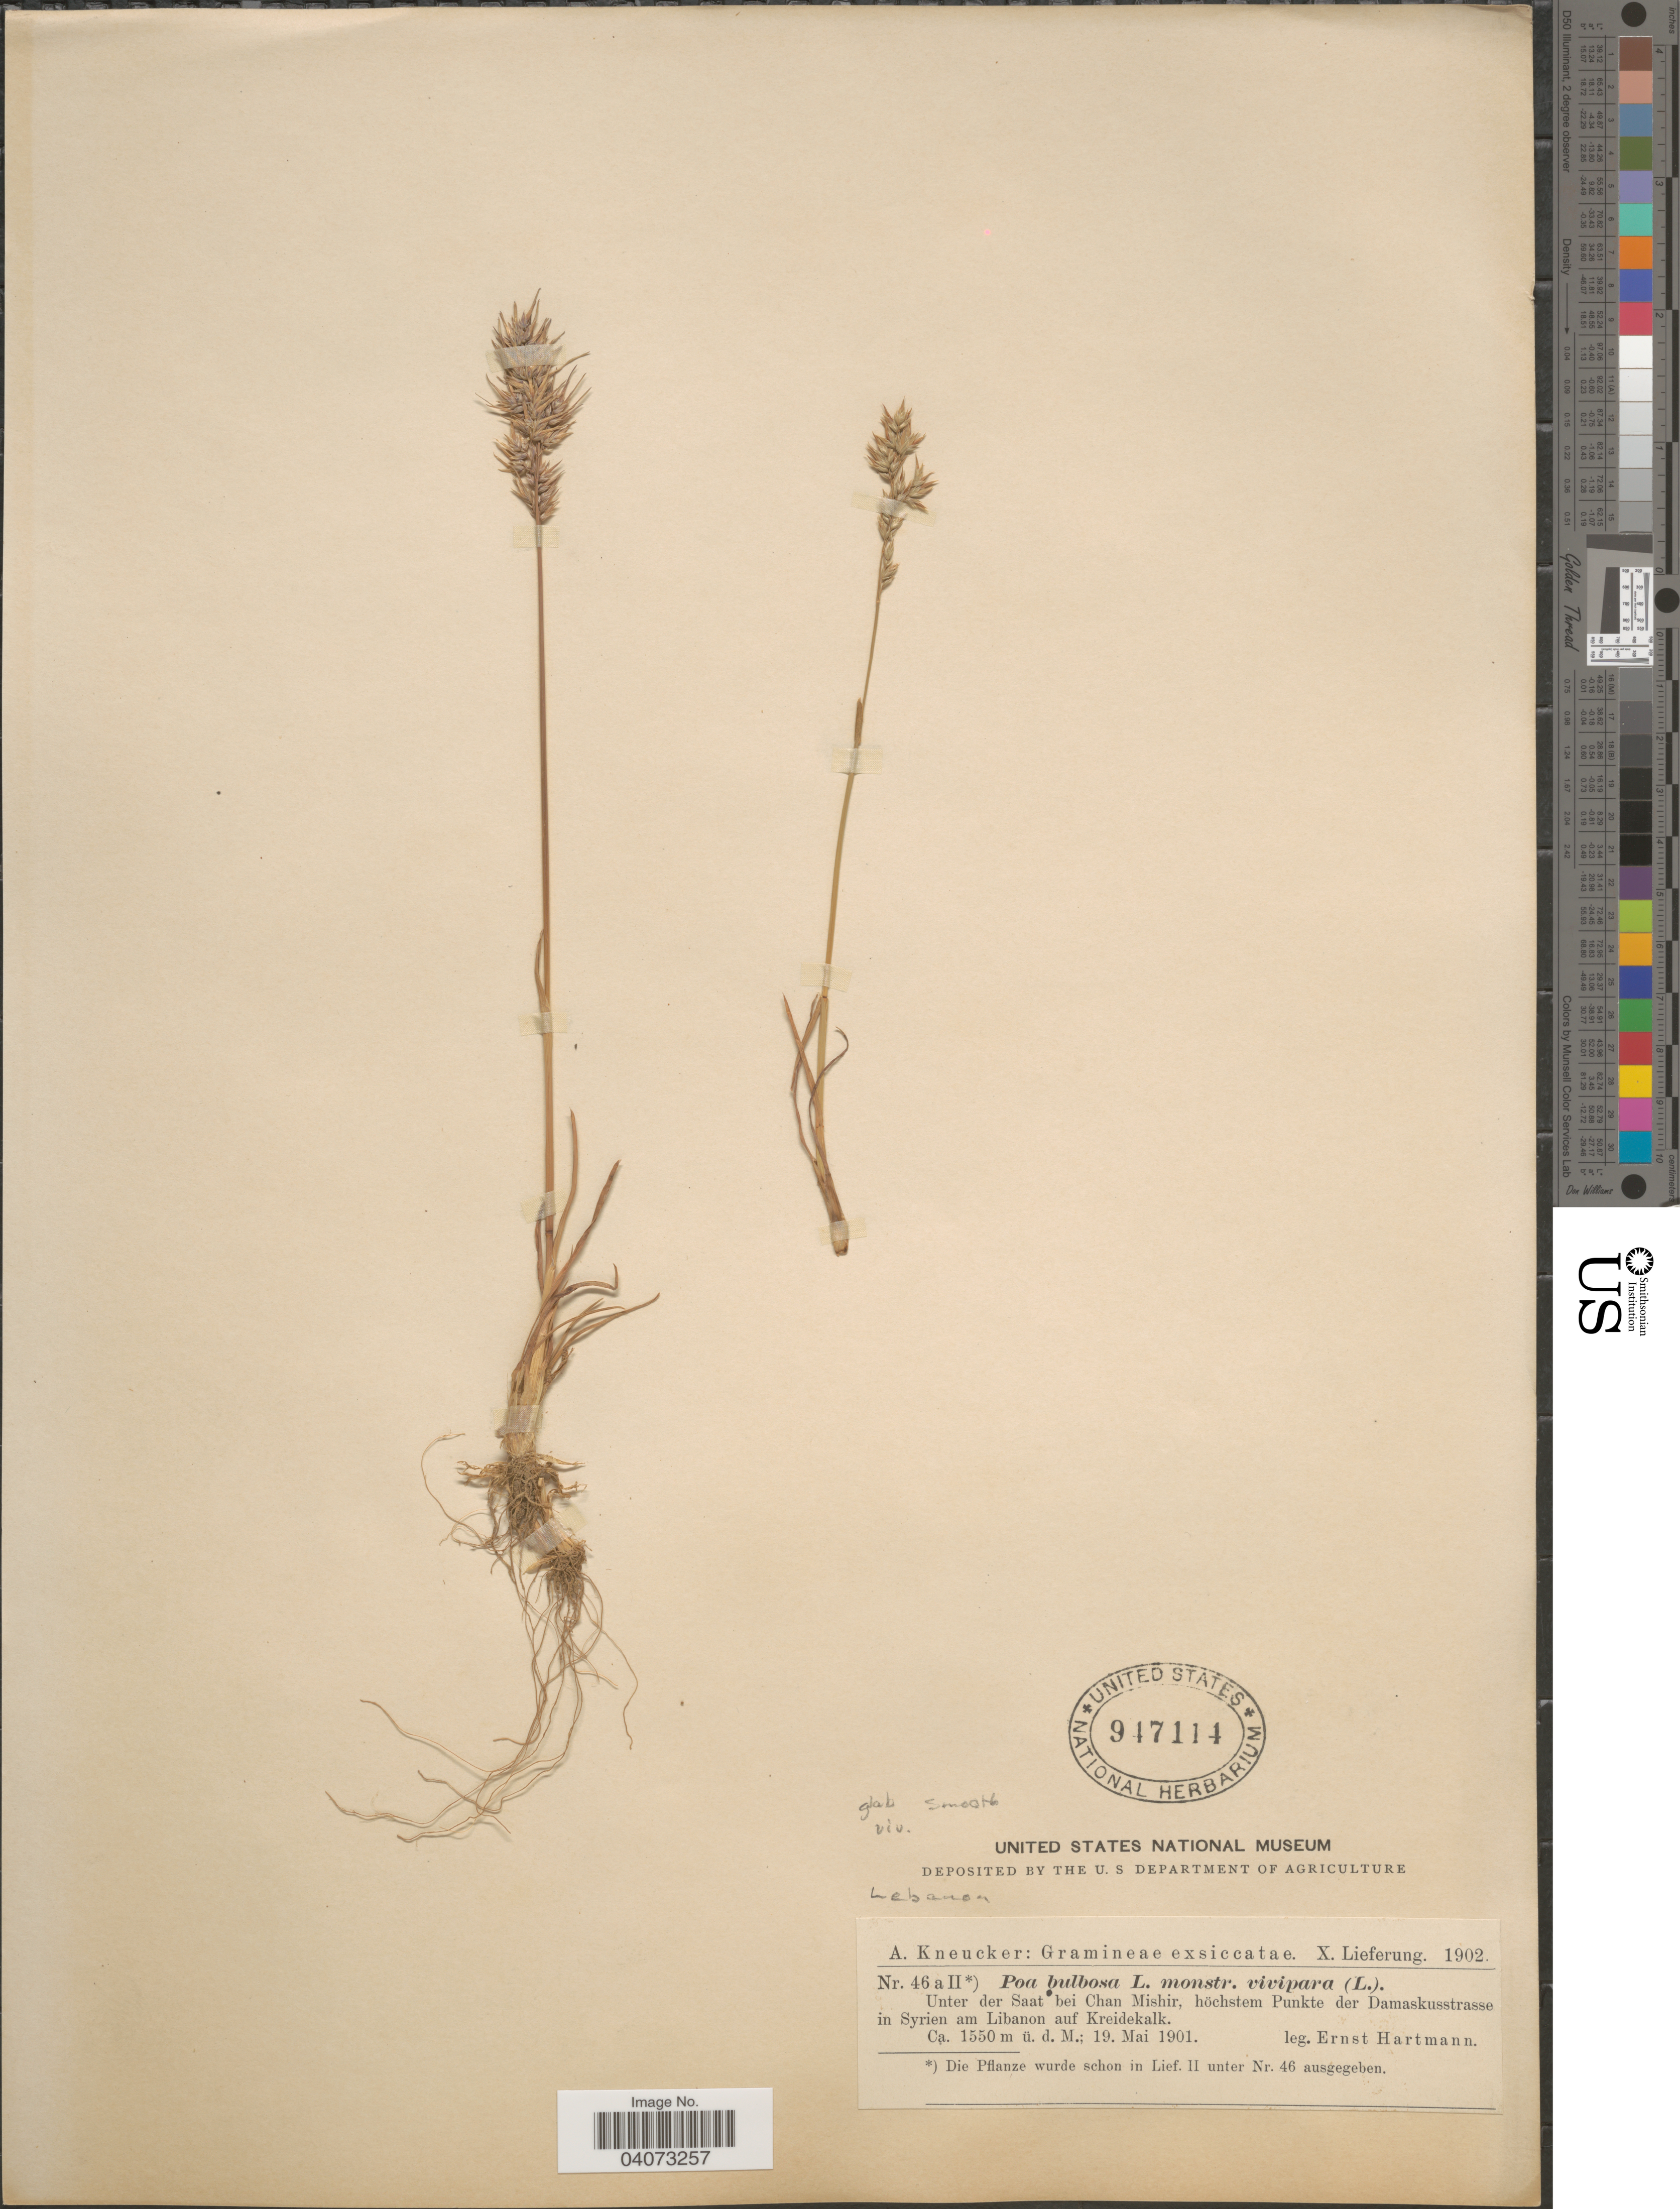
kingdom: Plantae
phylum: Tracheophyta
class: Liliopsida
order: Poales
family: Poaceae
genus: Poa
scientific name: Poa bulbosa subsp. bulbosa var. vivipara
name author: Koeler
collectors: E. Hartmann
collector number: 46aII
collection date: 1901-05-19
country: Syria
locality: Unter der Saat bei Chan Mishir, höchstem Punkte der Damaskusstrasse in Syrien am Libanon auf Kreidekalk.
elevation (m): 1550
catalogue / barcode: US 947114